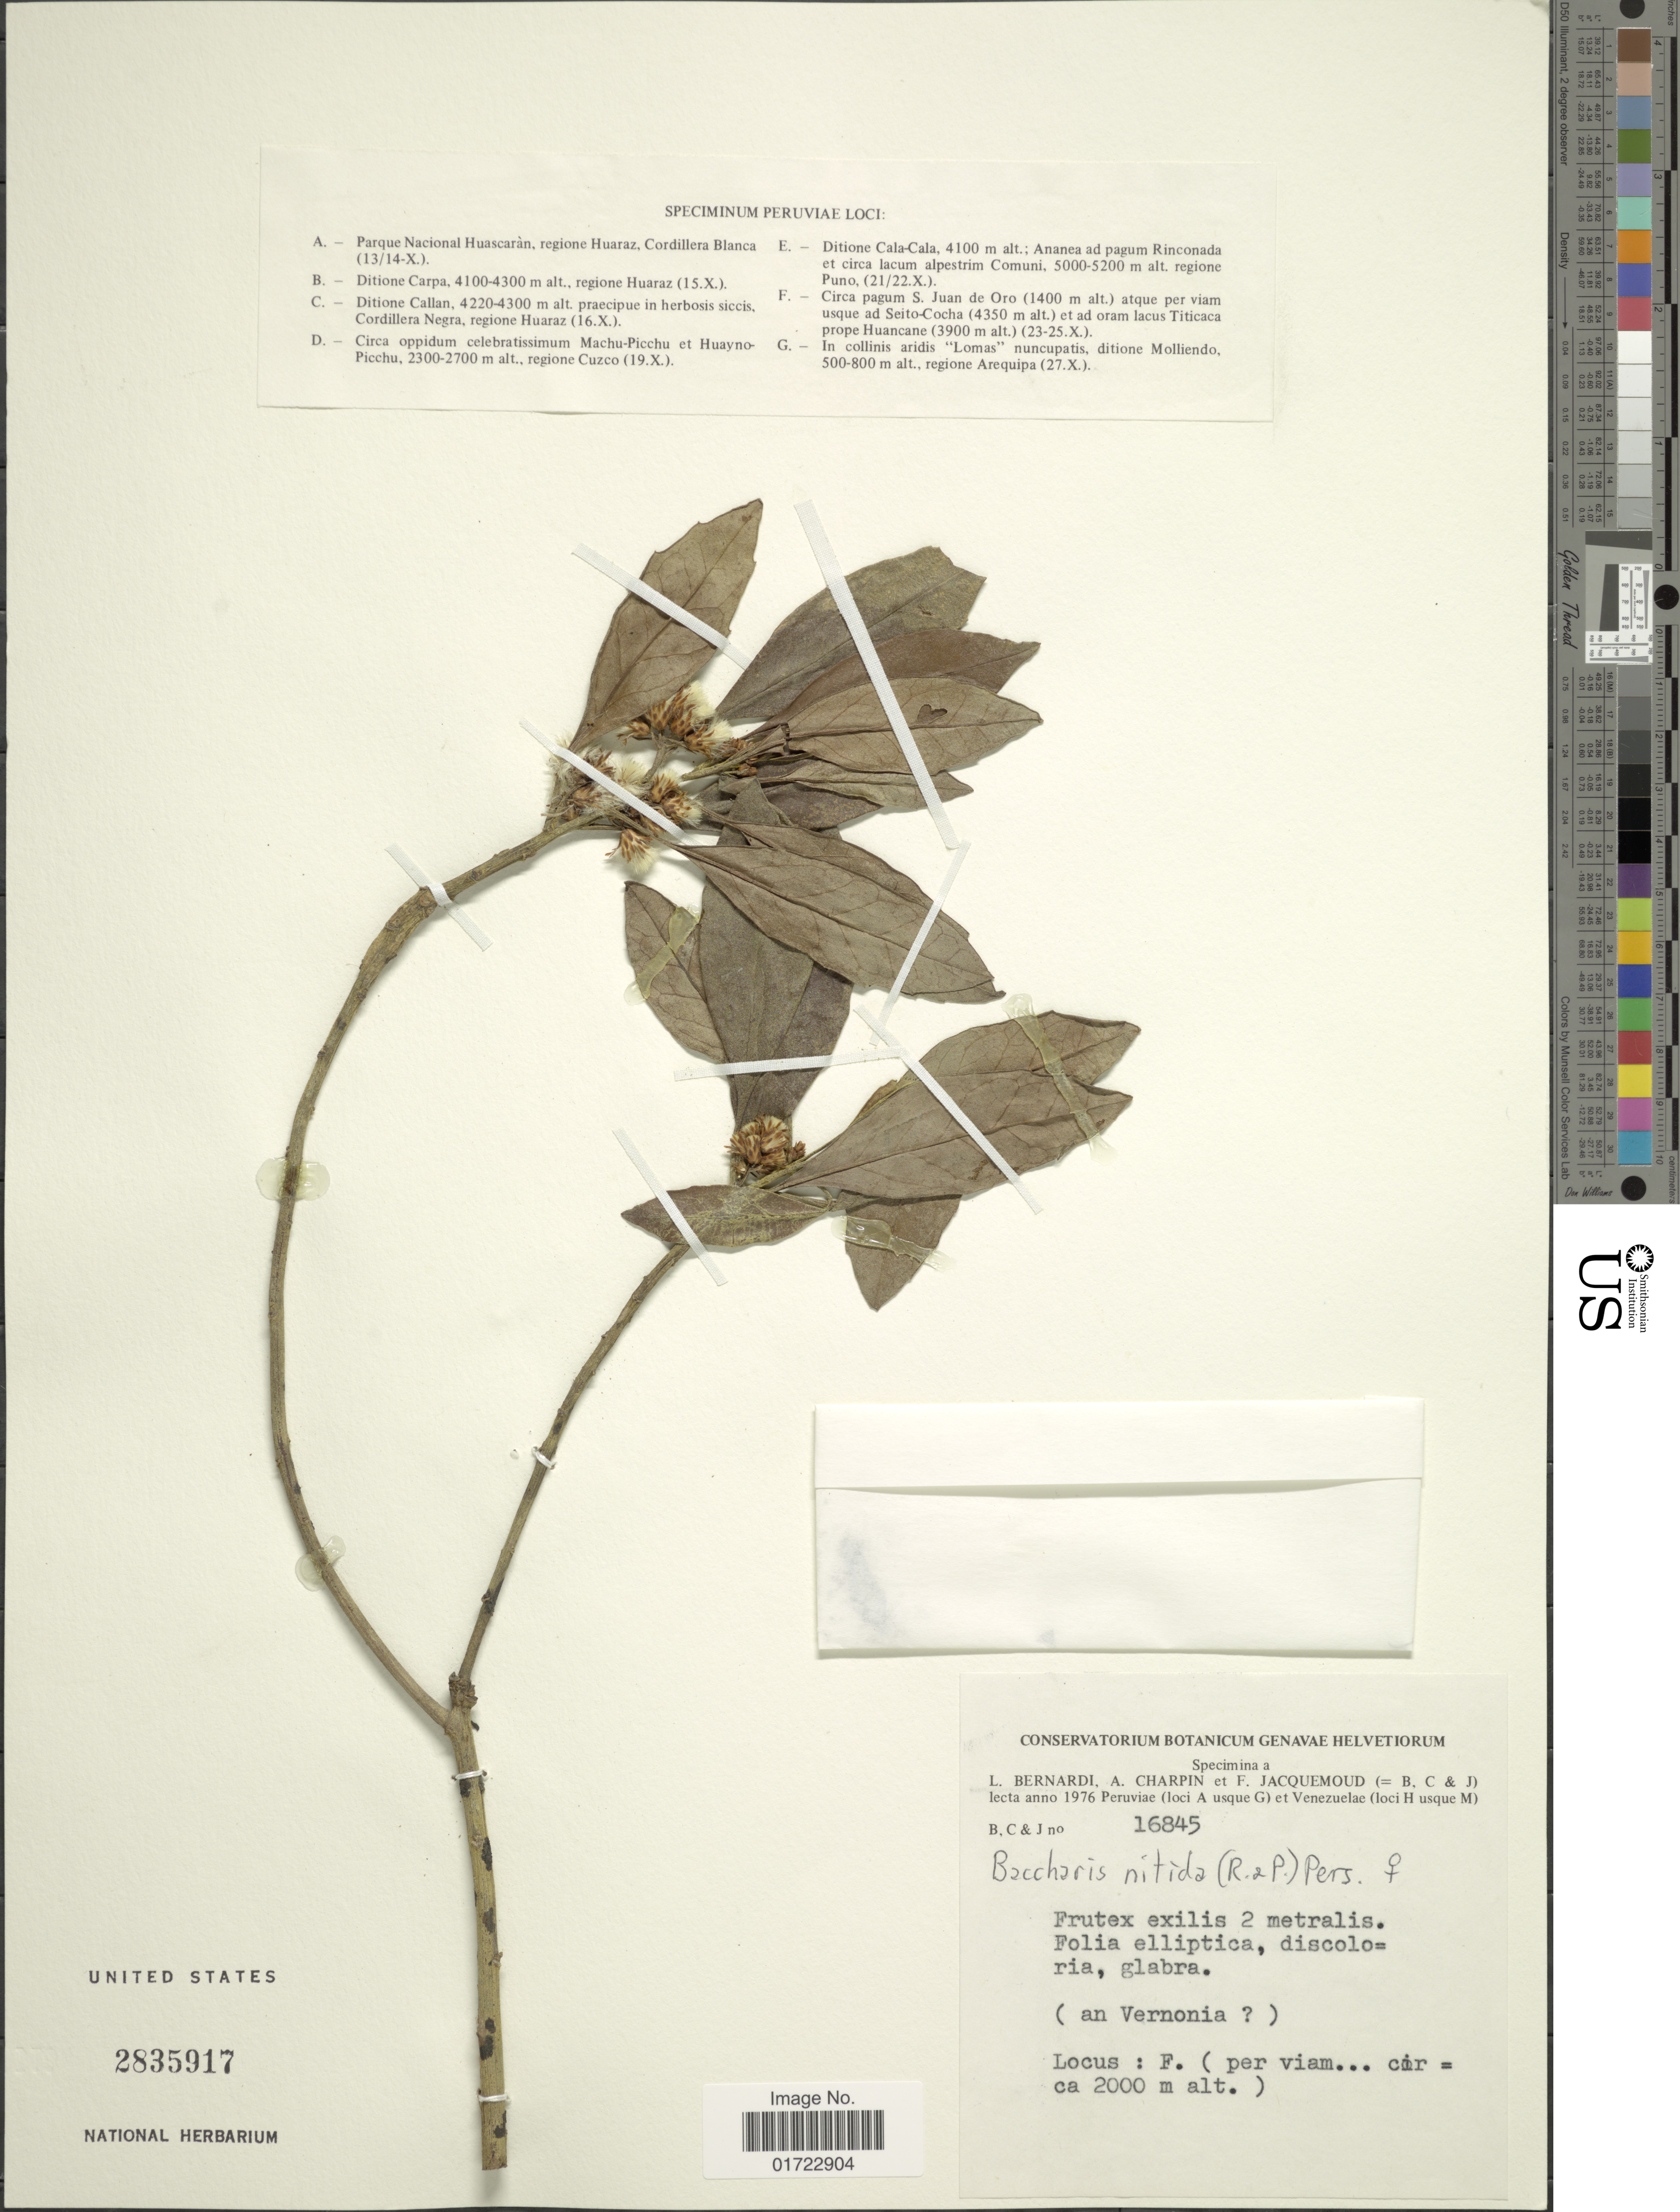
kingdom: Plantae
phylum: Tracheophyta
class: Magnoliopsida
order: Asterales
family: Asteraceae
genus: Baccharis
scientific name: Baccharis nitida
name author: (Ruiz & Pav.) Pers.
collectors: L. Bernardi, A. Charpin & F. Jacquemoud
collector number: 16845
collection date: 1976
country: Peru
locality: Peruviae (loci A usque G) et Venezuelae (loci H usque M)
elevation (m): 2000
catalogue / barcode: US 2835917